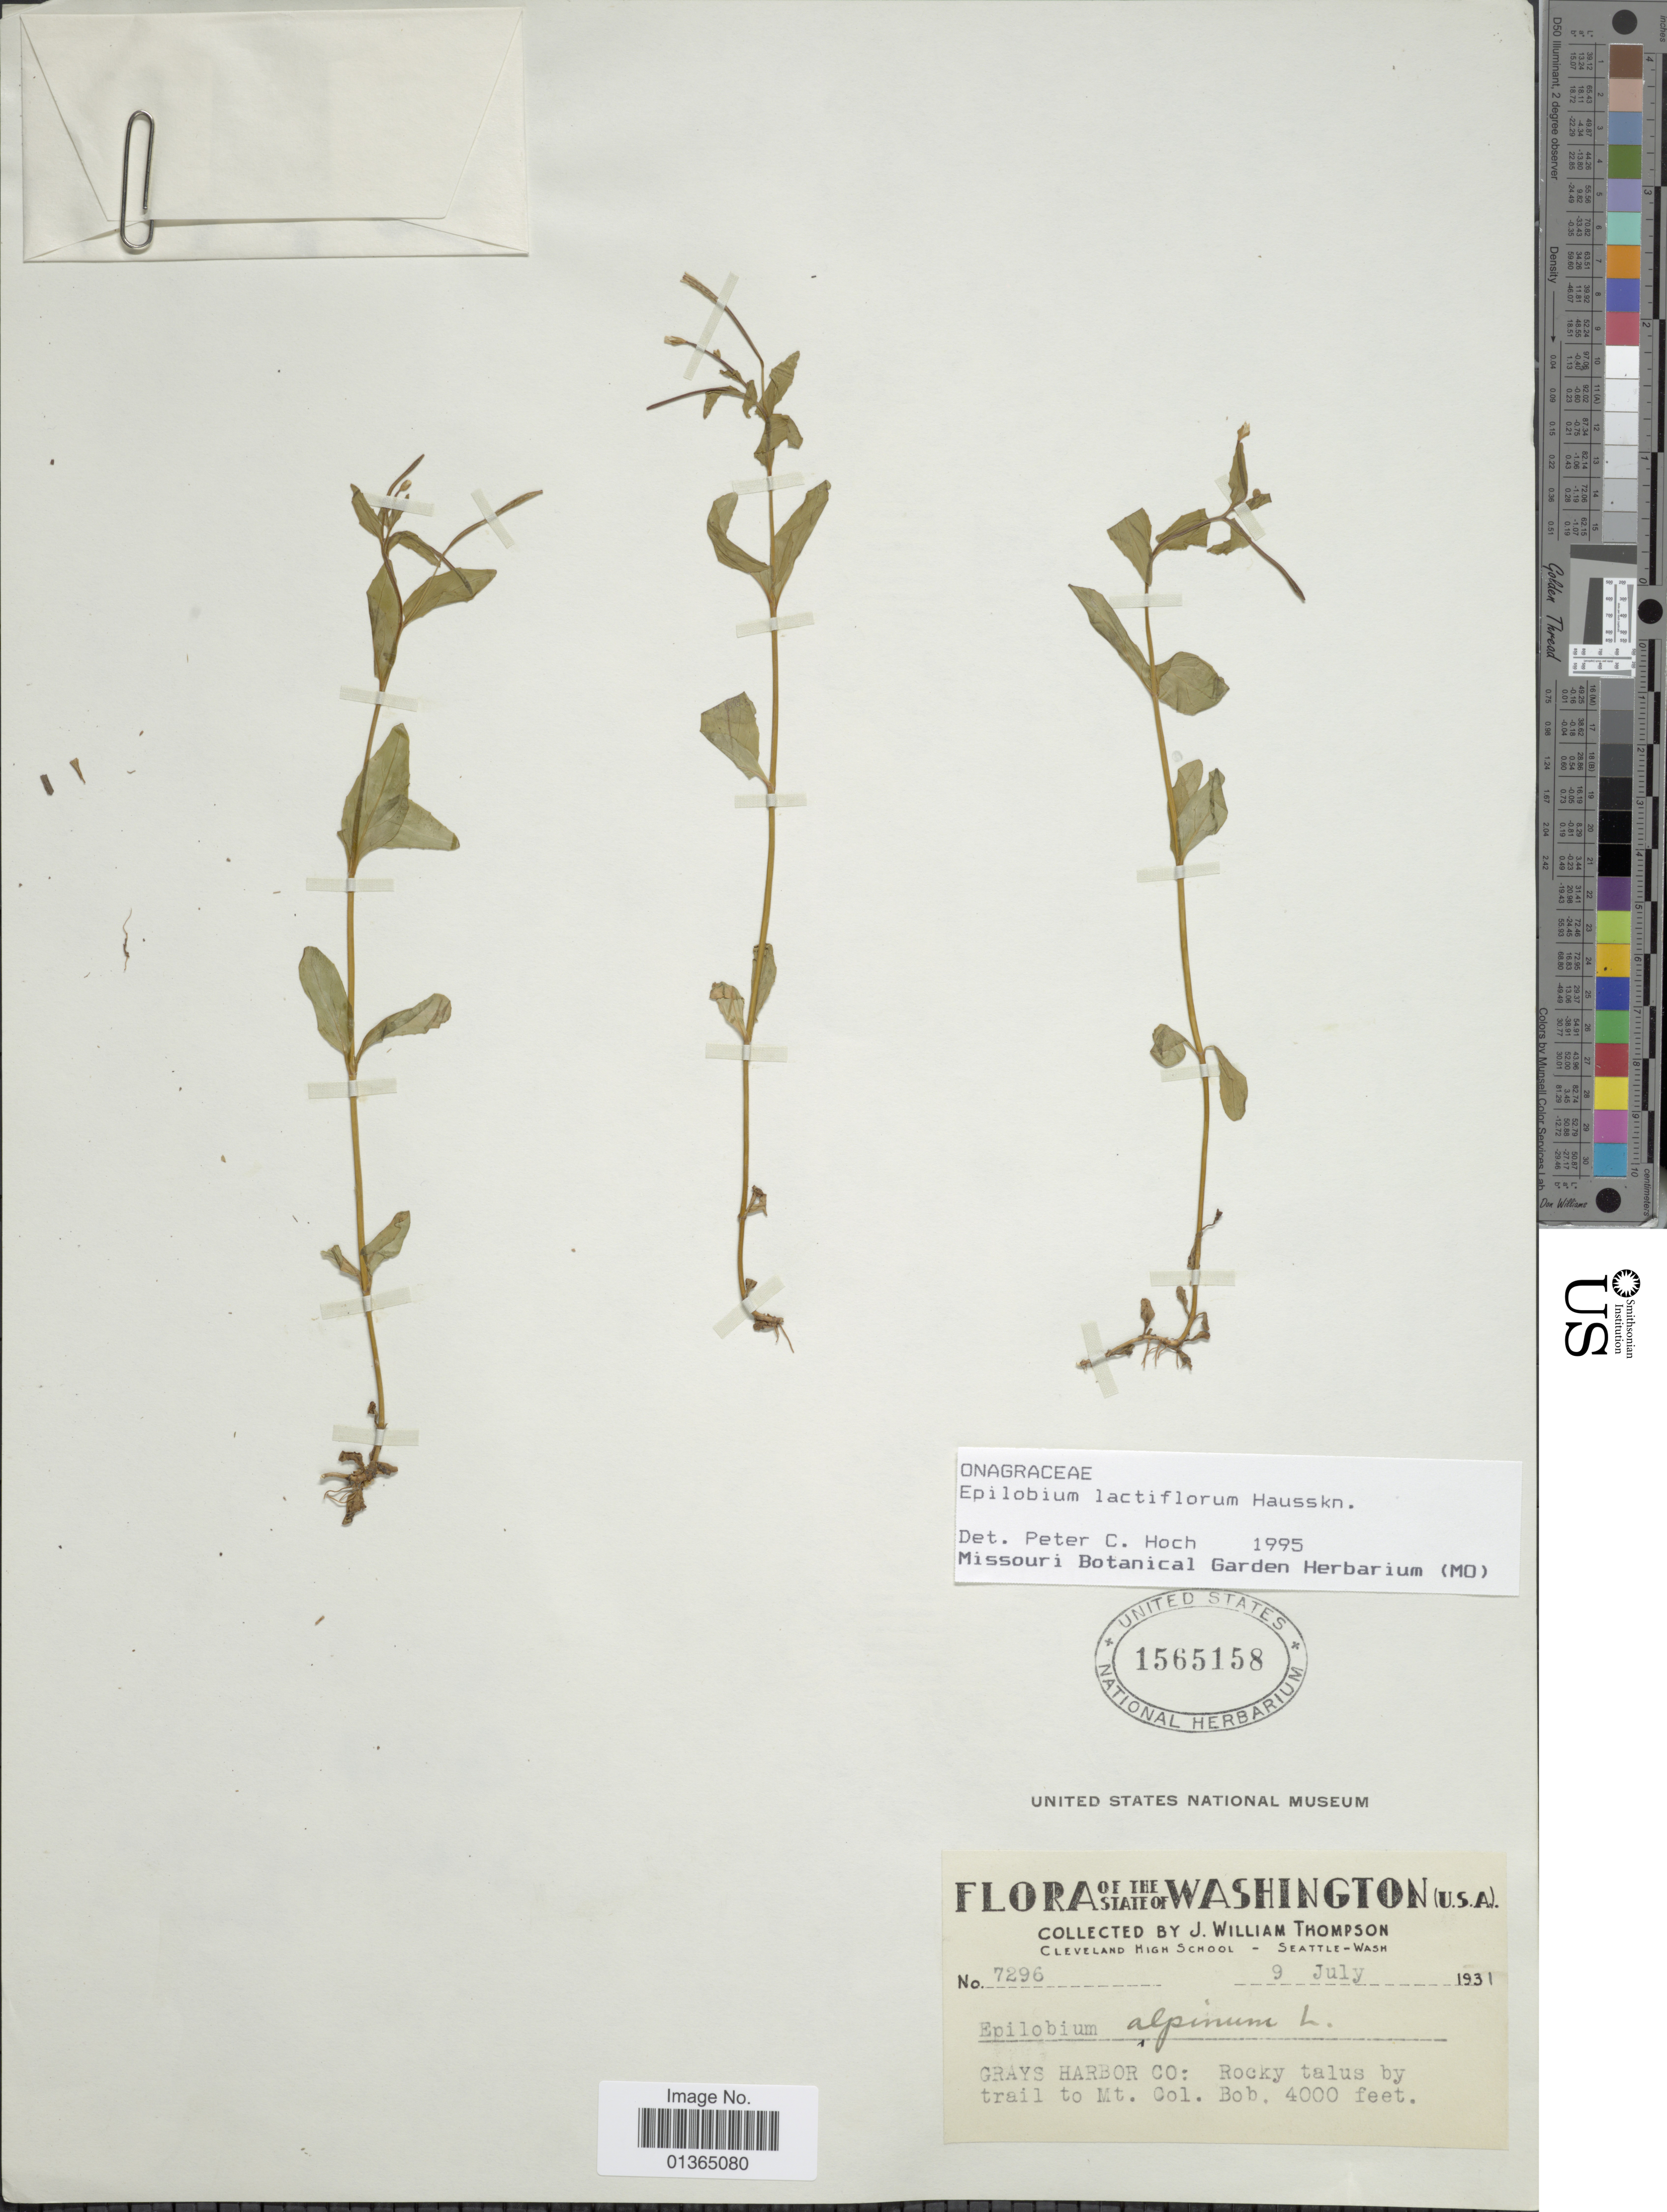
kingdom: Plantae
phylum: Tracheophyta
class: Magnoliopsida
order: Myrtales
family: Onagraceae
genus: Epilobium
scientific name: Epilobium lactiflorum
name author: Hausskn.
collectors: J. W. Thompson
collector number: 7296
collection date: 1931-07-09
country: United States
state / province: Washington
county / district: Grays Harbor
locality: Grays Harbor Co: Rocky talus by trail to Mt. Col. Bob.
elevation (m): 1219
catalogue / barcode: US 1565158